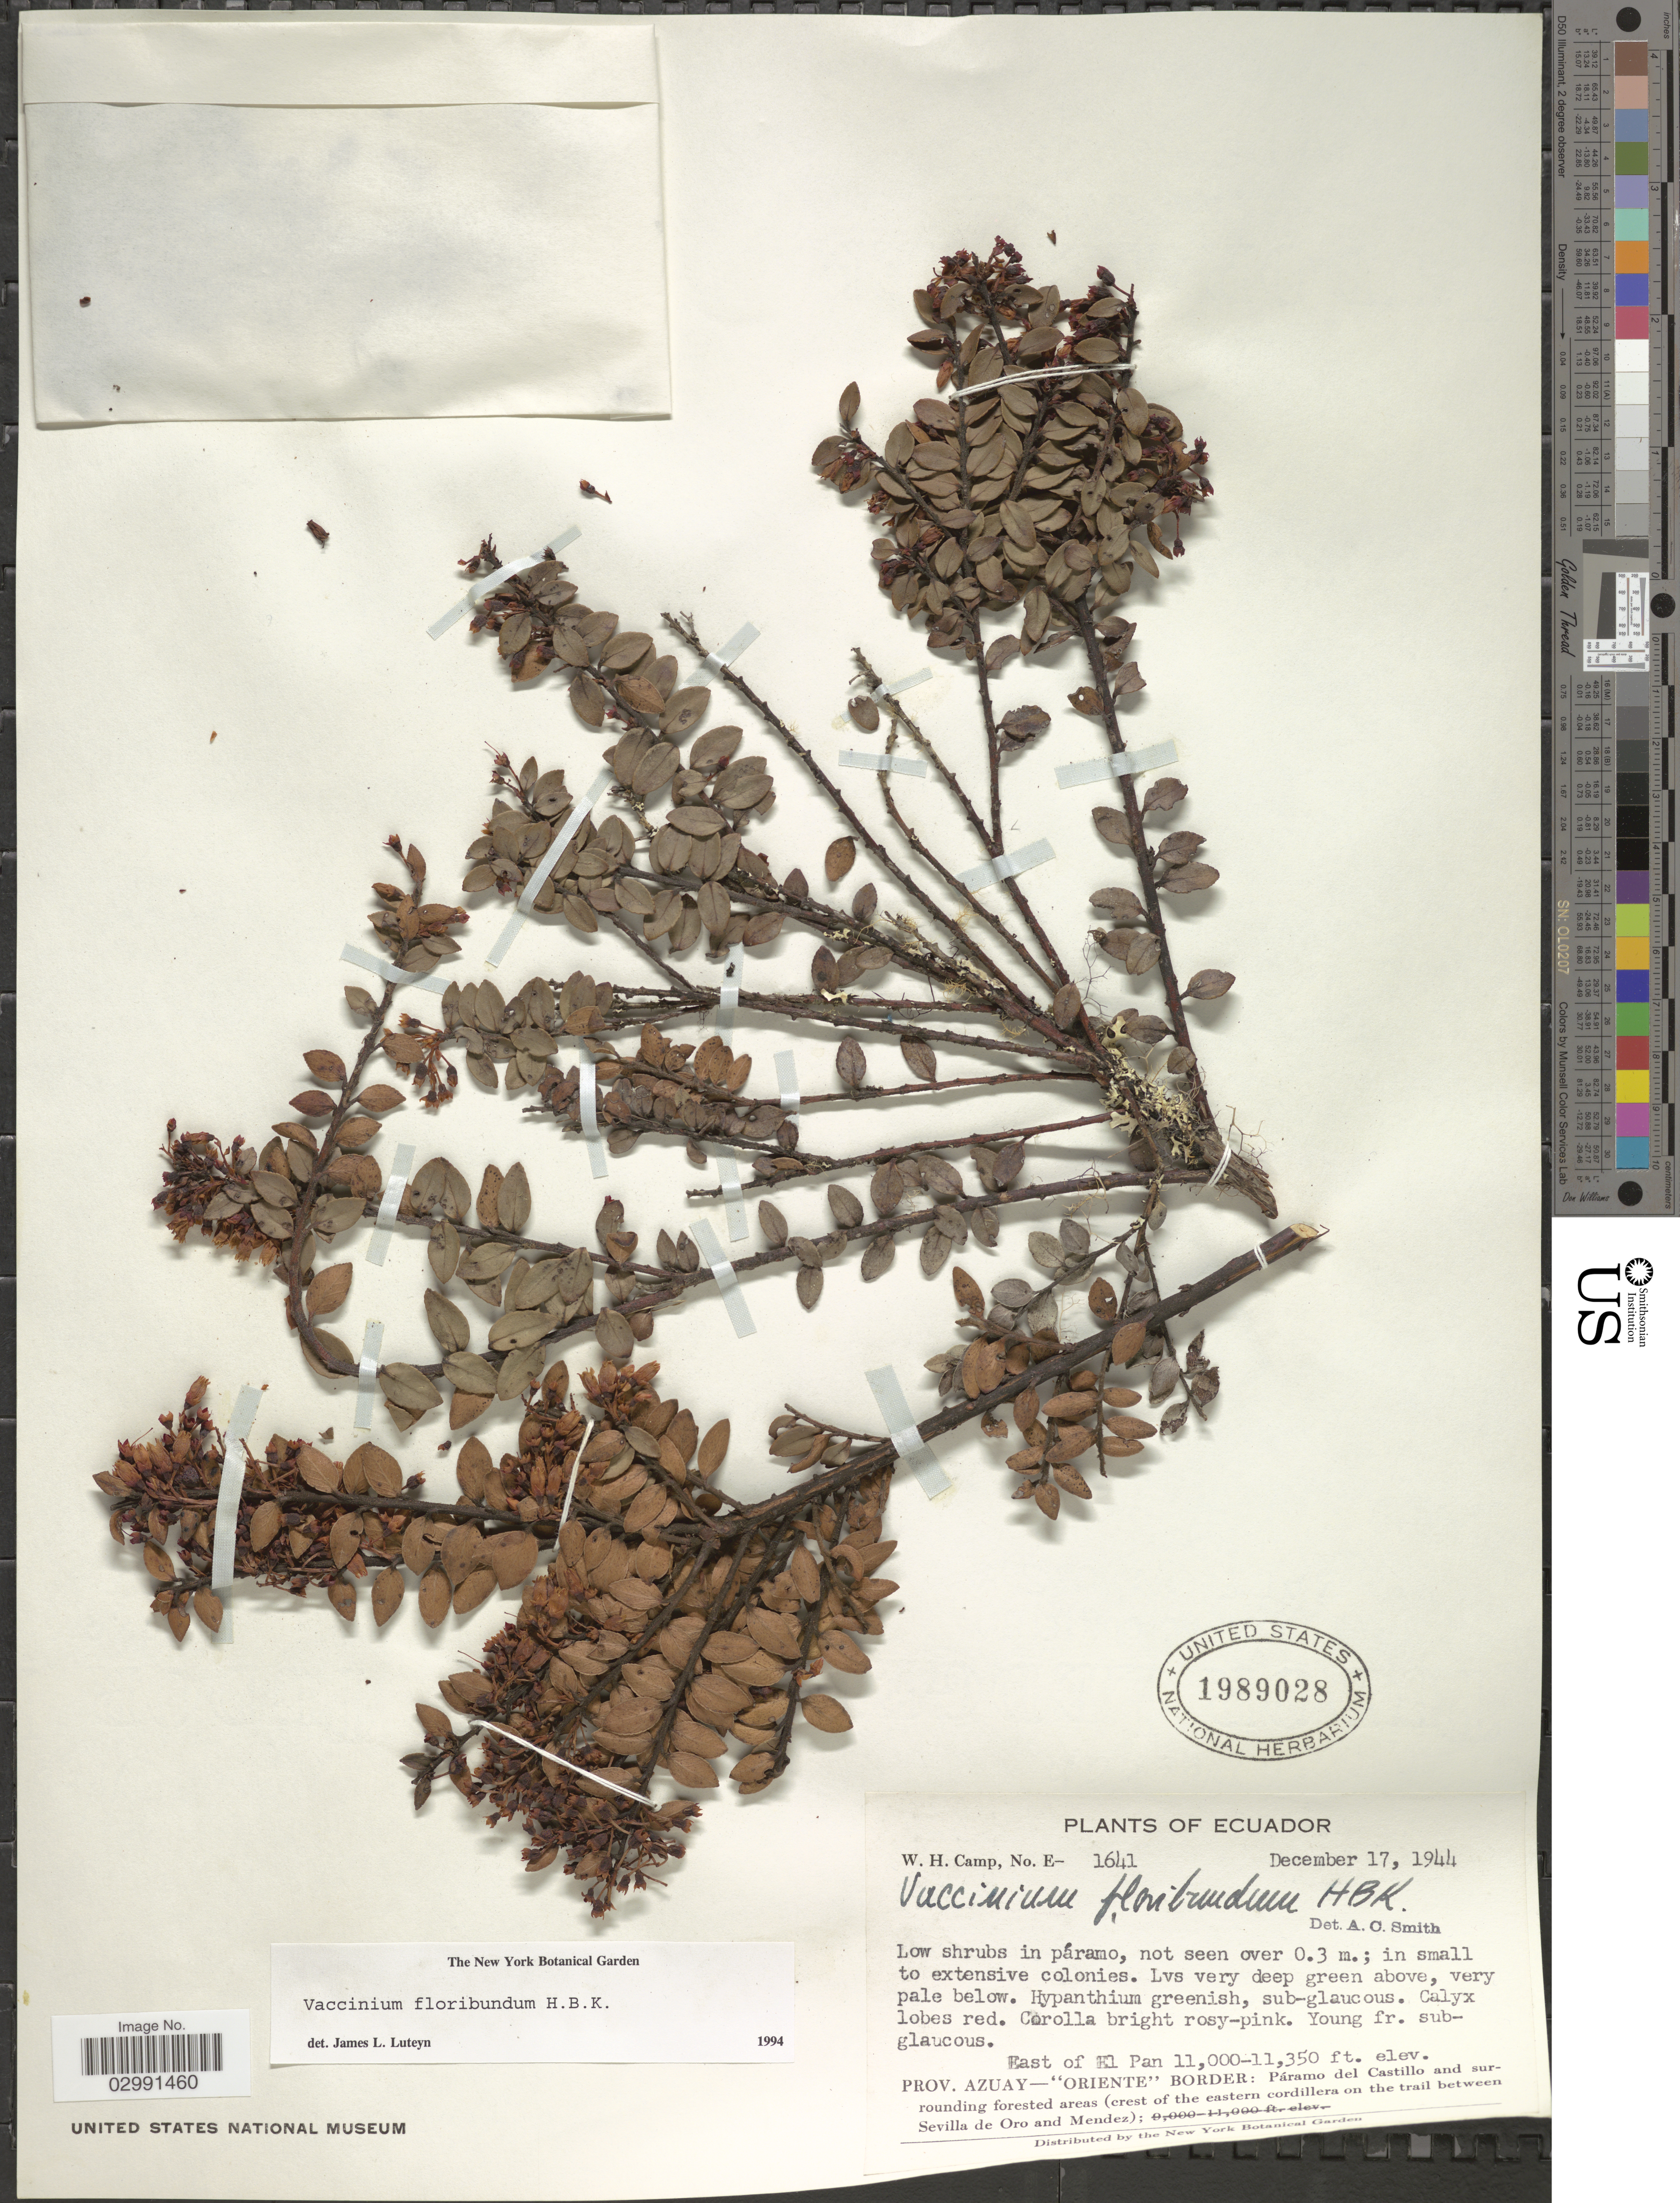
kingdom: Plantae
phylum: Tracheophyta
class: Magnoliopsida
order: Ericales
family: Ericaceae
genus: Vaccinium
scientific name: Vaccinium floribundum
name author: Kunth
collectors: W. H. Camp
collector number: E-1641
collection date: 1944-12-17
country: Ecuador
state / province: Azuay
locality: East of El Pan. "Oriente" Border: Páramo del Castillo and surrounding forested areas (crest of the eastern cordillera on the trail between Sevilla de Oro and Mendez).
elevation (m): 3353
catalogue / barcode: US 1989028